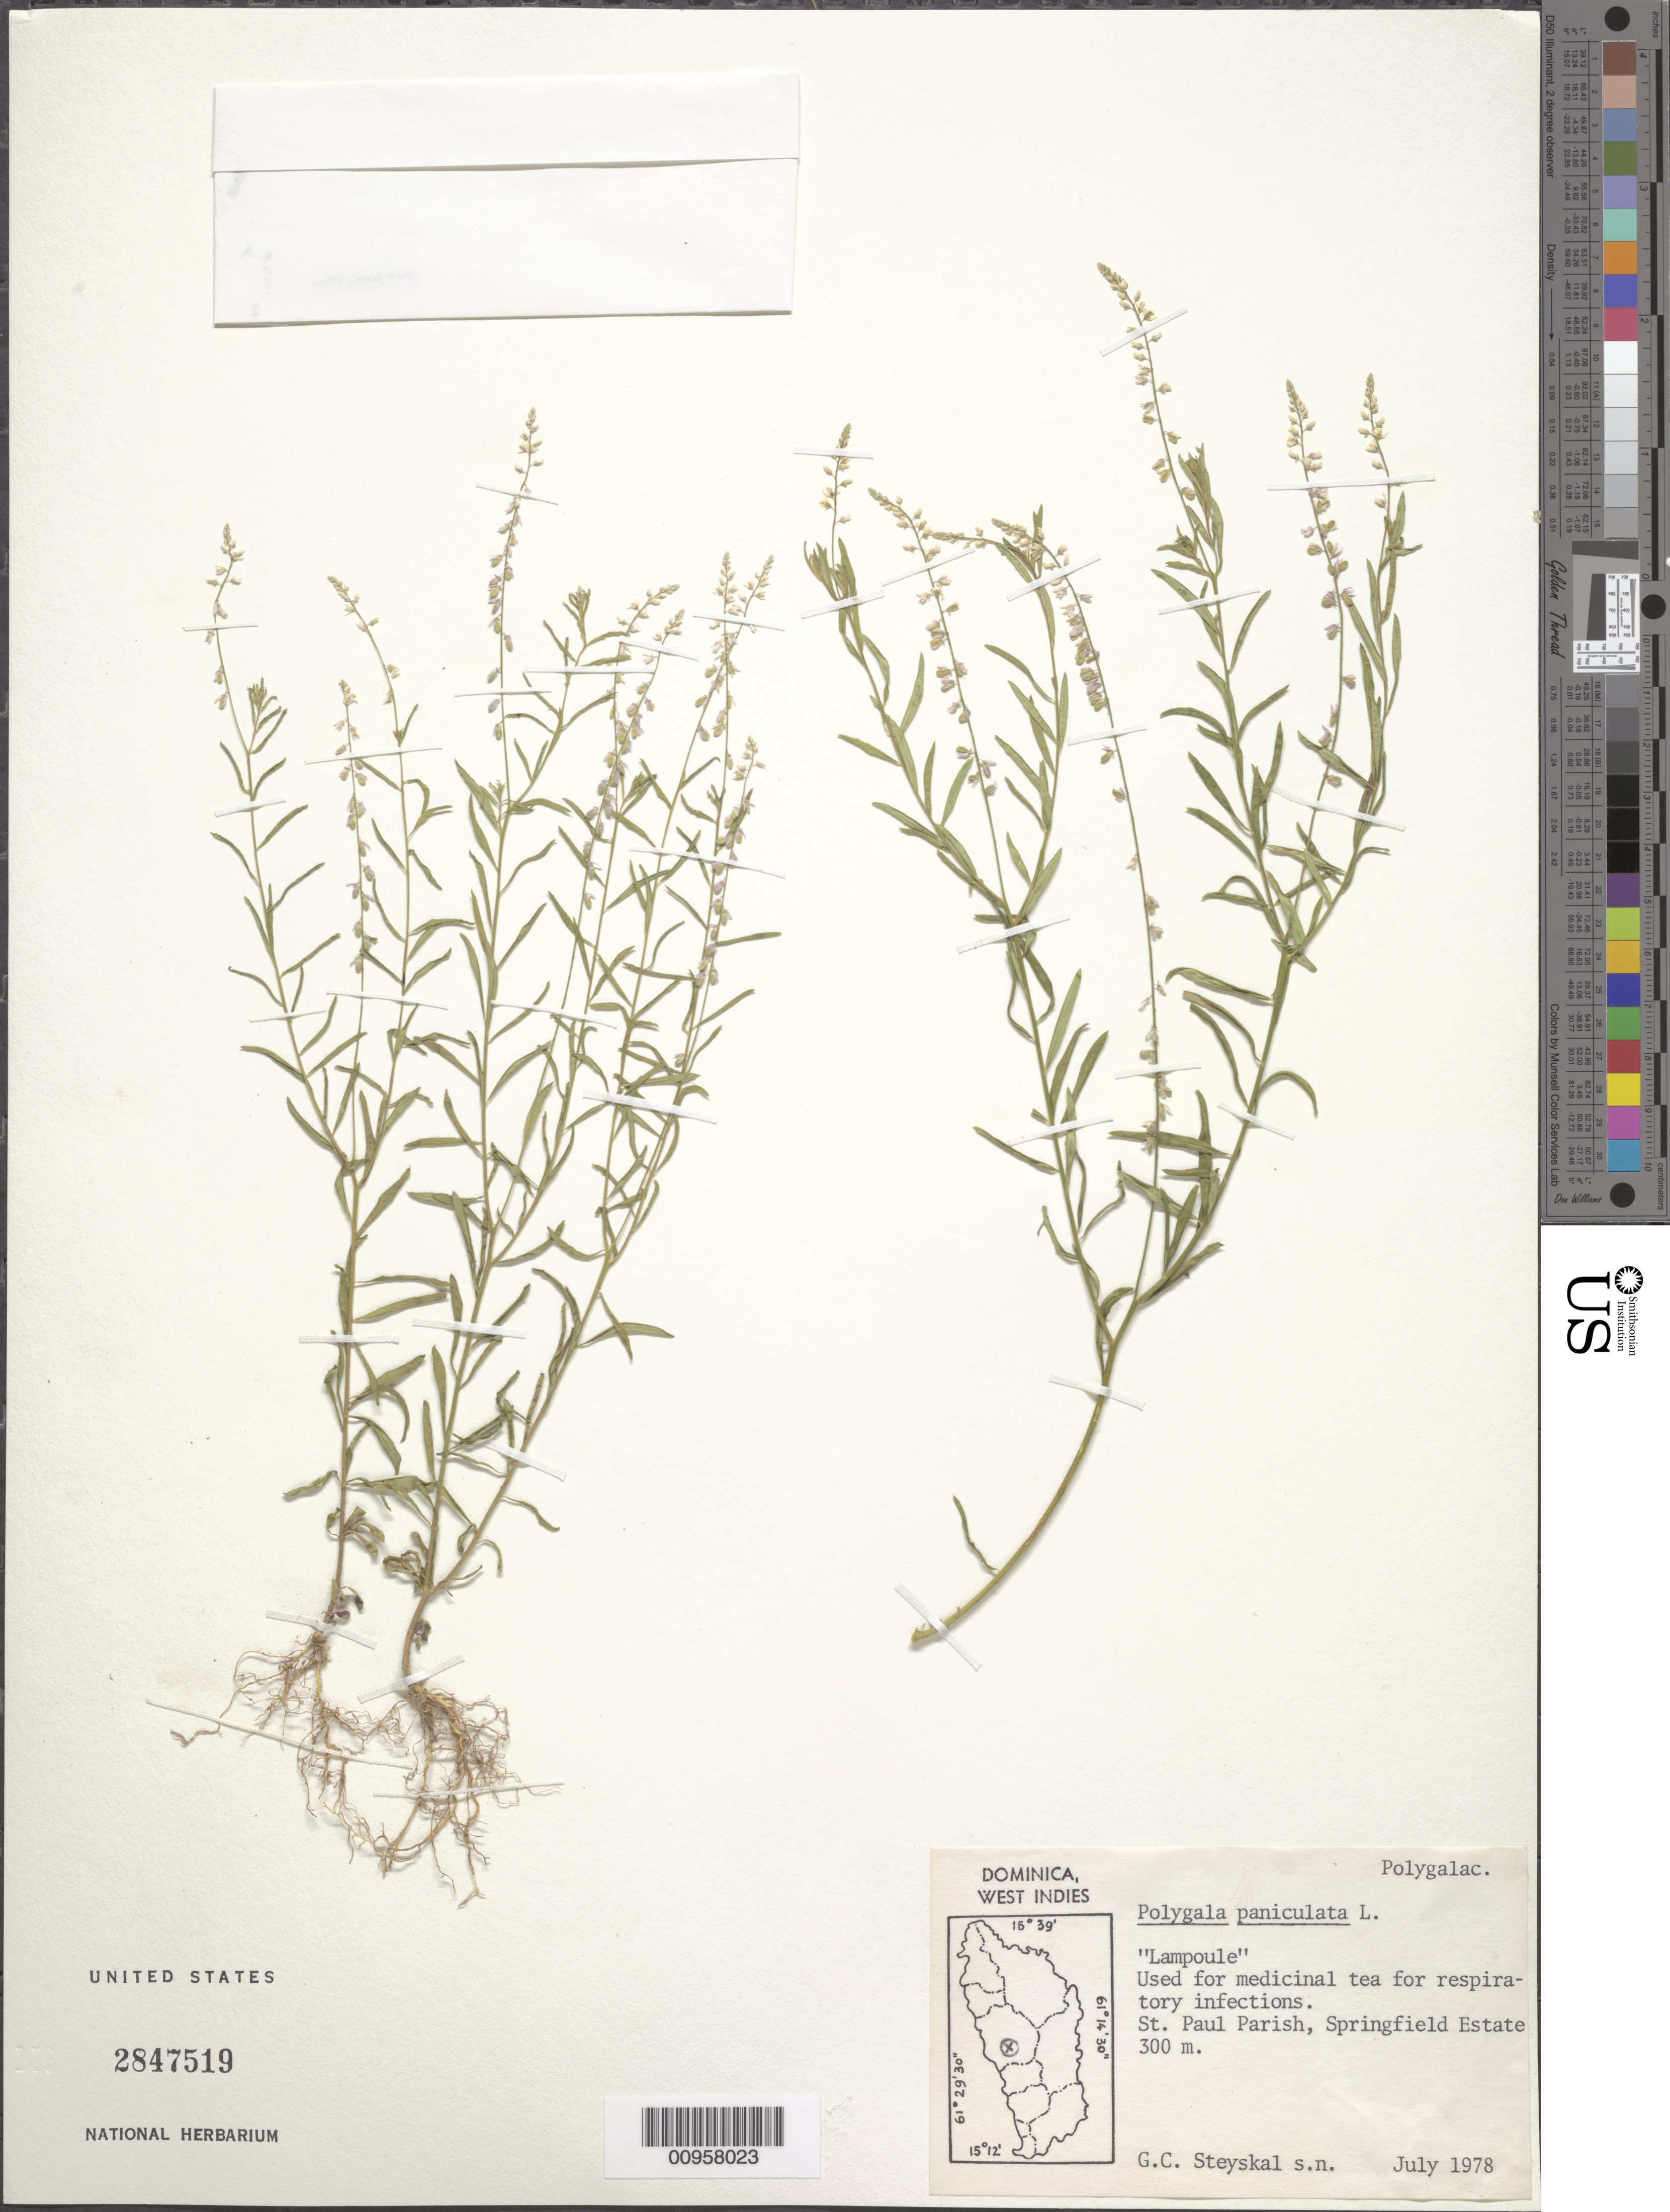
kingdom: Plantae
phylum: Tracheophyta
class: Magnoliopsida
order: Fabales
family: Polygalaceae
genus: Polygala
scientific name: Polygala paniculata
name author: L.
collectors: G. Steyskal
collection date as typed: Jul 1978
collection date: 1978-07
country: Dominica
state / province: St. Paul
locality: Springfield Estate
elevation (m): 300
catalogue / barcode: US 2847519